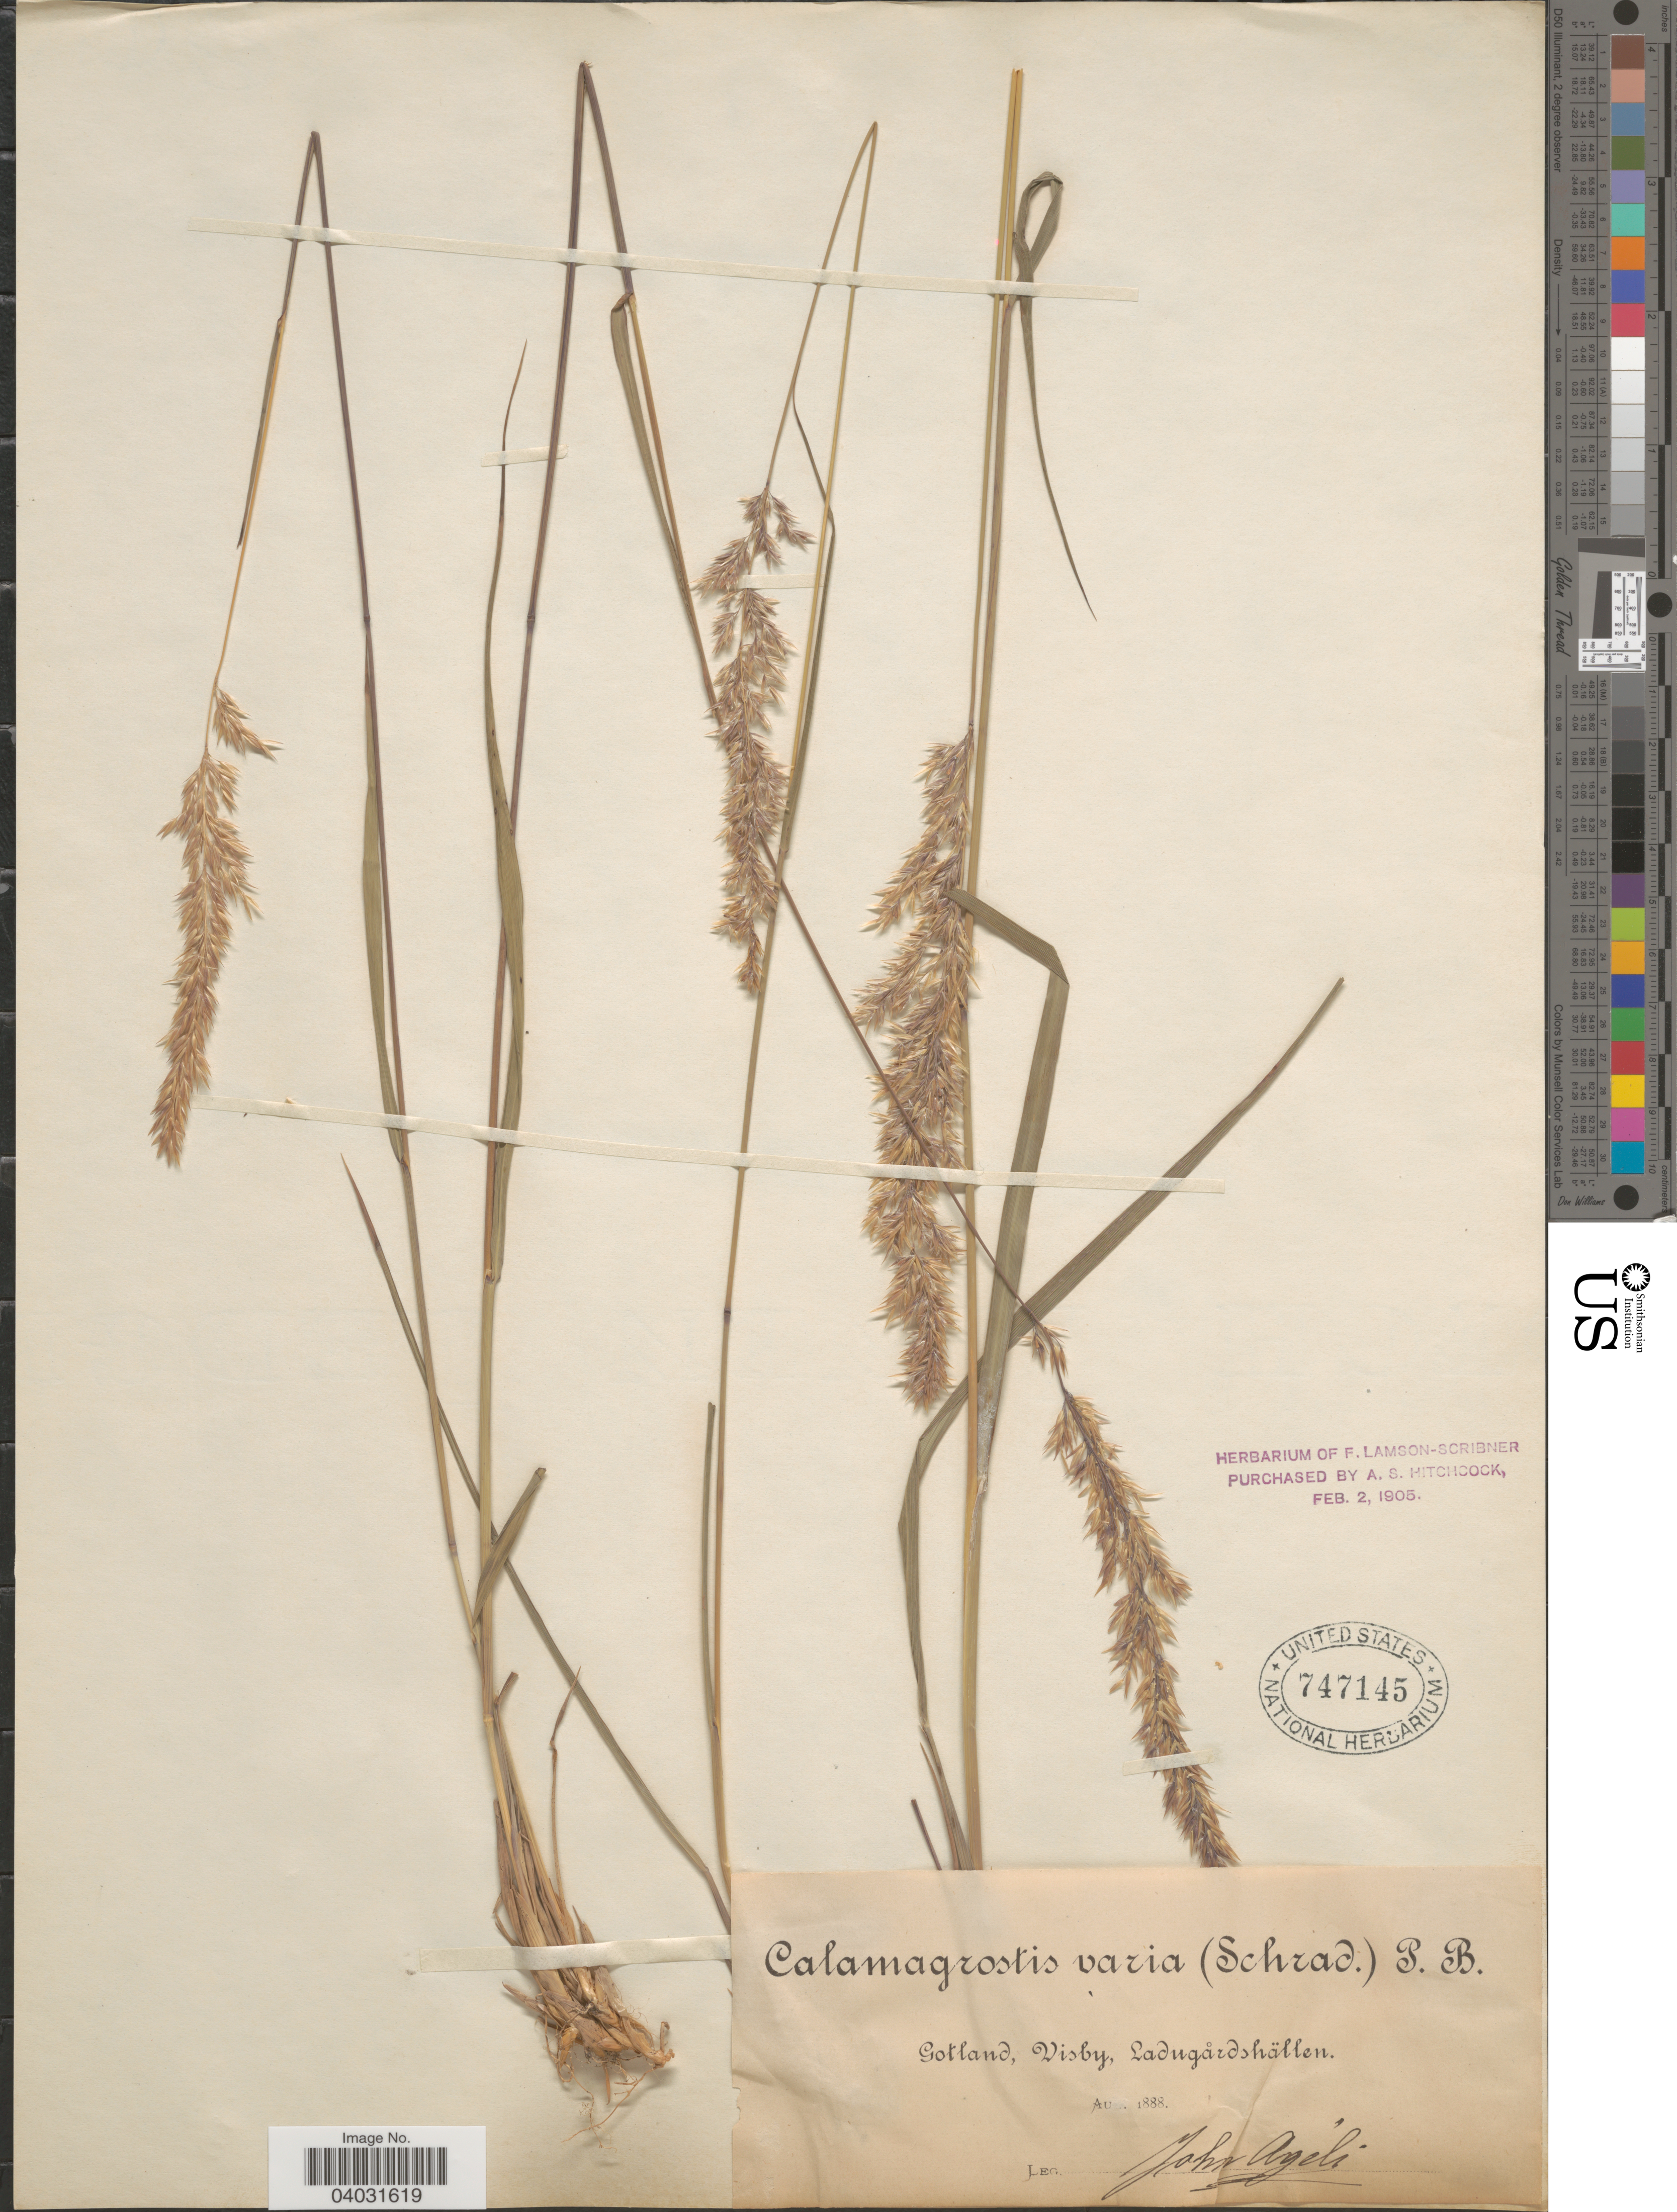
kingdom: Plantae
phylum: Tracheophyta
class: Liliopsida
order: Poales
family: Poaceae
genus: Calamagrostis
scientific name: Calamagrostis varia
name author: Host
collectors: J. Agéli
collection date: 1888-08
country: Sweden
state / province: Gotland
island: Gotland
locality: Gotland, Wisby, Ladugårdshällen.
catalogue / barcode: US 747145